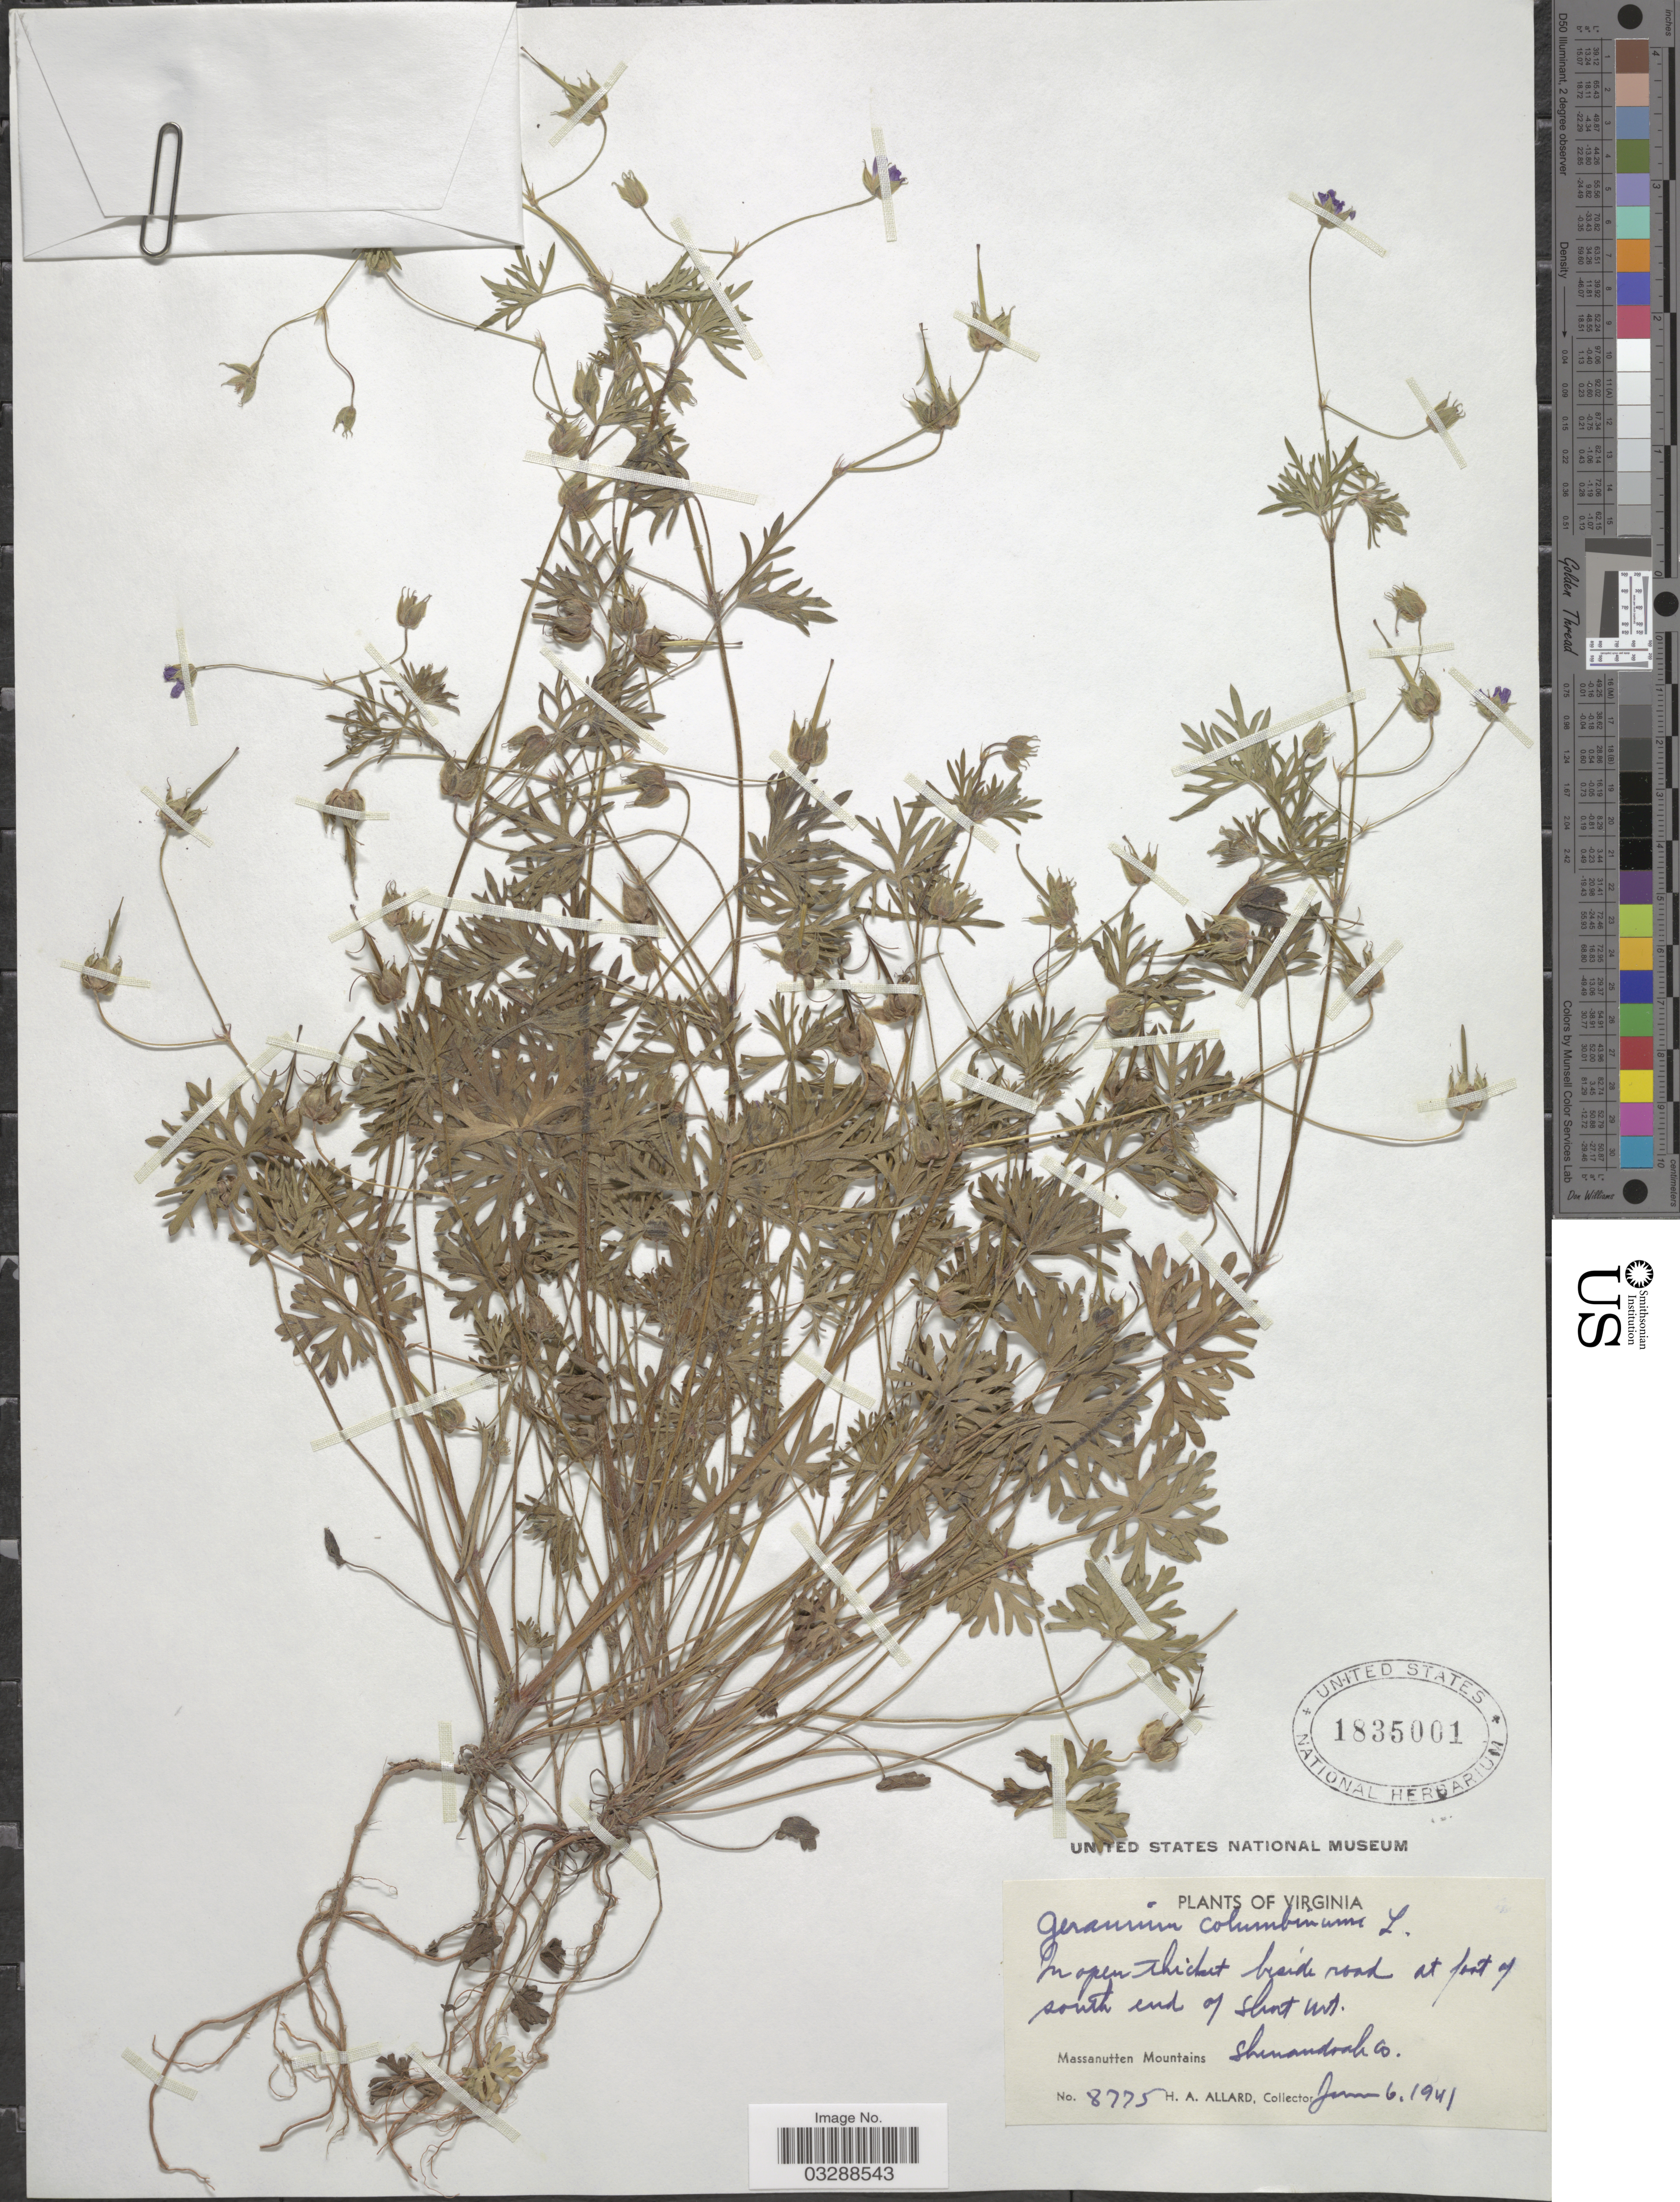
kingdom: Plantae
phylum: Tracheophyta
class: Magnoliopsida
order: Geraniales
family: Geraniaceae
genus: Geranium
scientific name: Geranium columbinum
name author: L.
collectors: H. A. Allard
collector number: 8775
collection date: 1941-01-06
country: United States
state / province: Virginia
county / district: Shenandoah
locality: In open thicket beside road at foot of south end of Short Mt., Massanutten Mountains, Shenandoah Co.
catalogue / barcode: US 1835001